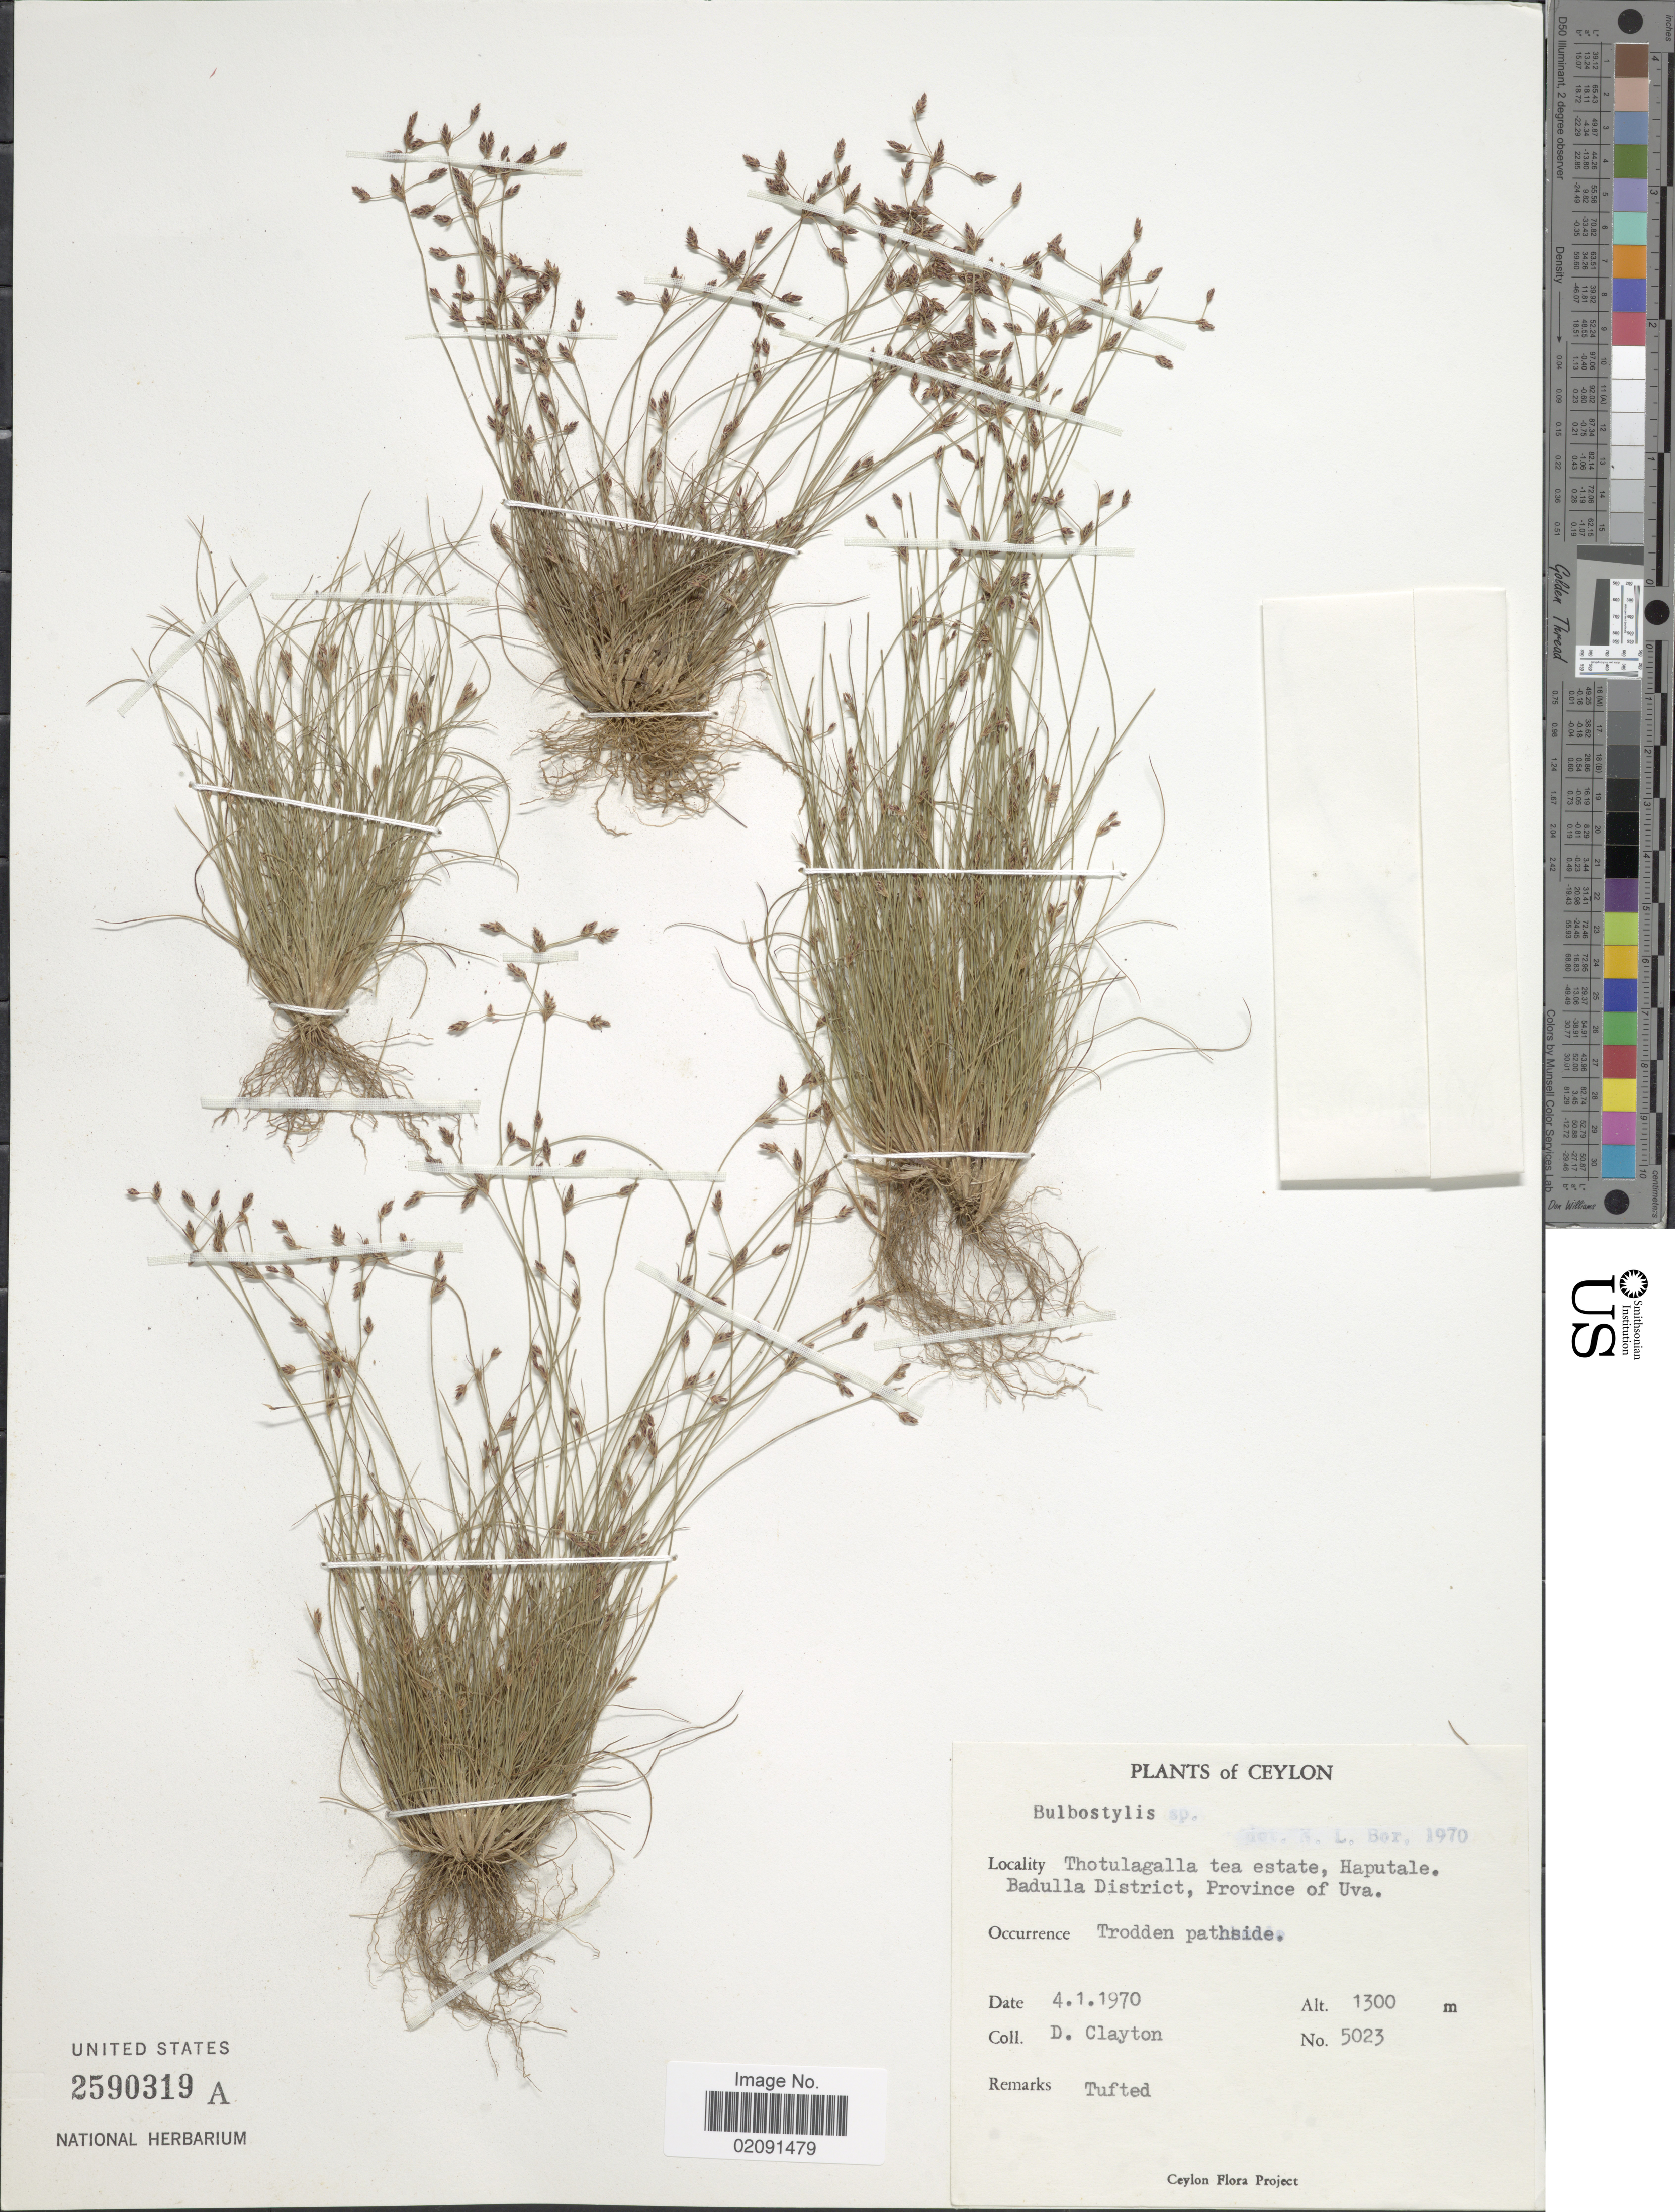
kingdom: Plantae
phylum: Tracheophyta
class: Liliopsida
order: Poales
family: Cyperaceae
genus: Bulbostylis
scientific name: Bulbostylis sp.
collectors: D. Clayton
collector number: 5023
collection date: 1970-01-04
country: Sri Lanka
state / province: Uva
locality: Thotulagalla tea estate, Haputale, Badulla District, Trodden pathside.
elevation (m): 1300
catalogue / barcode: US 2590319A